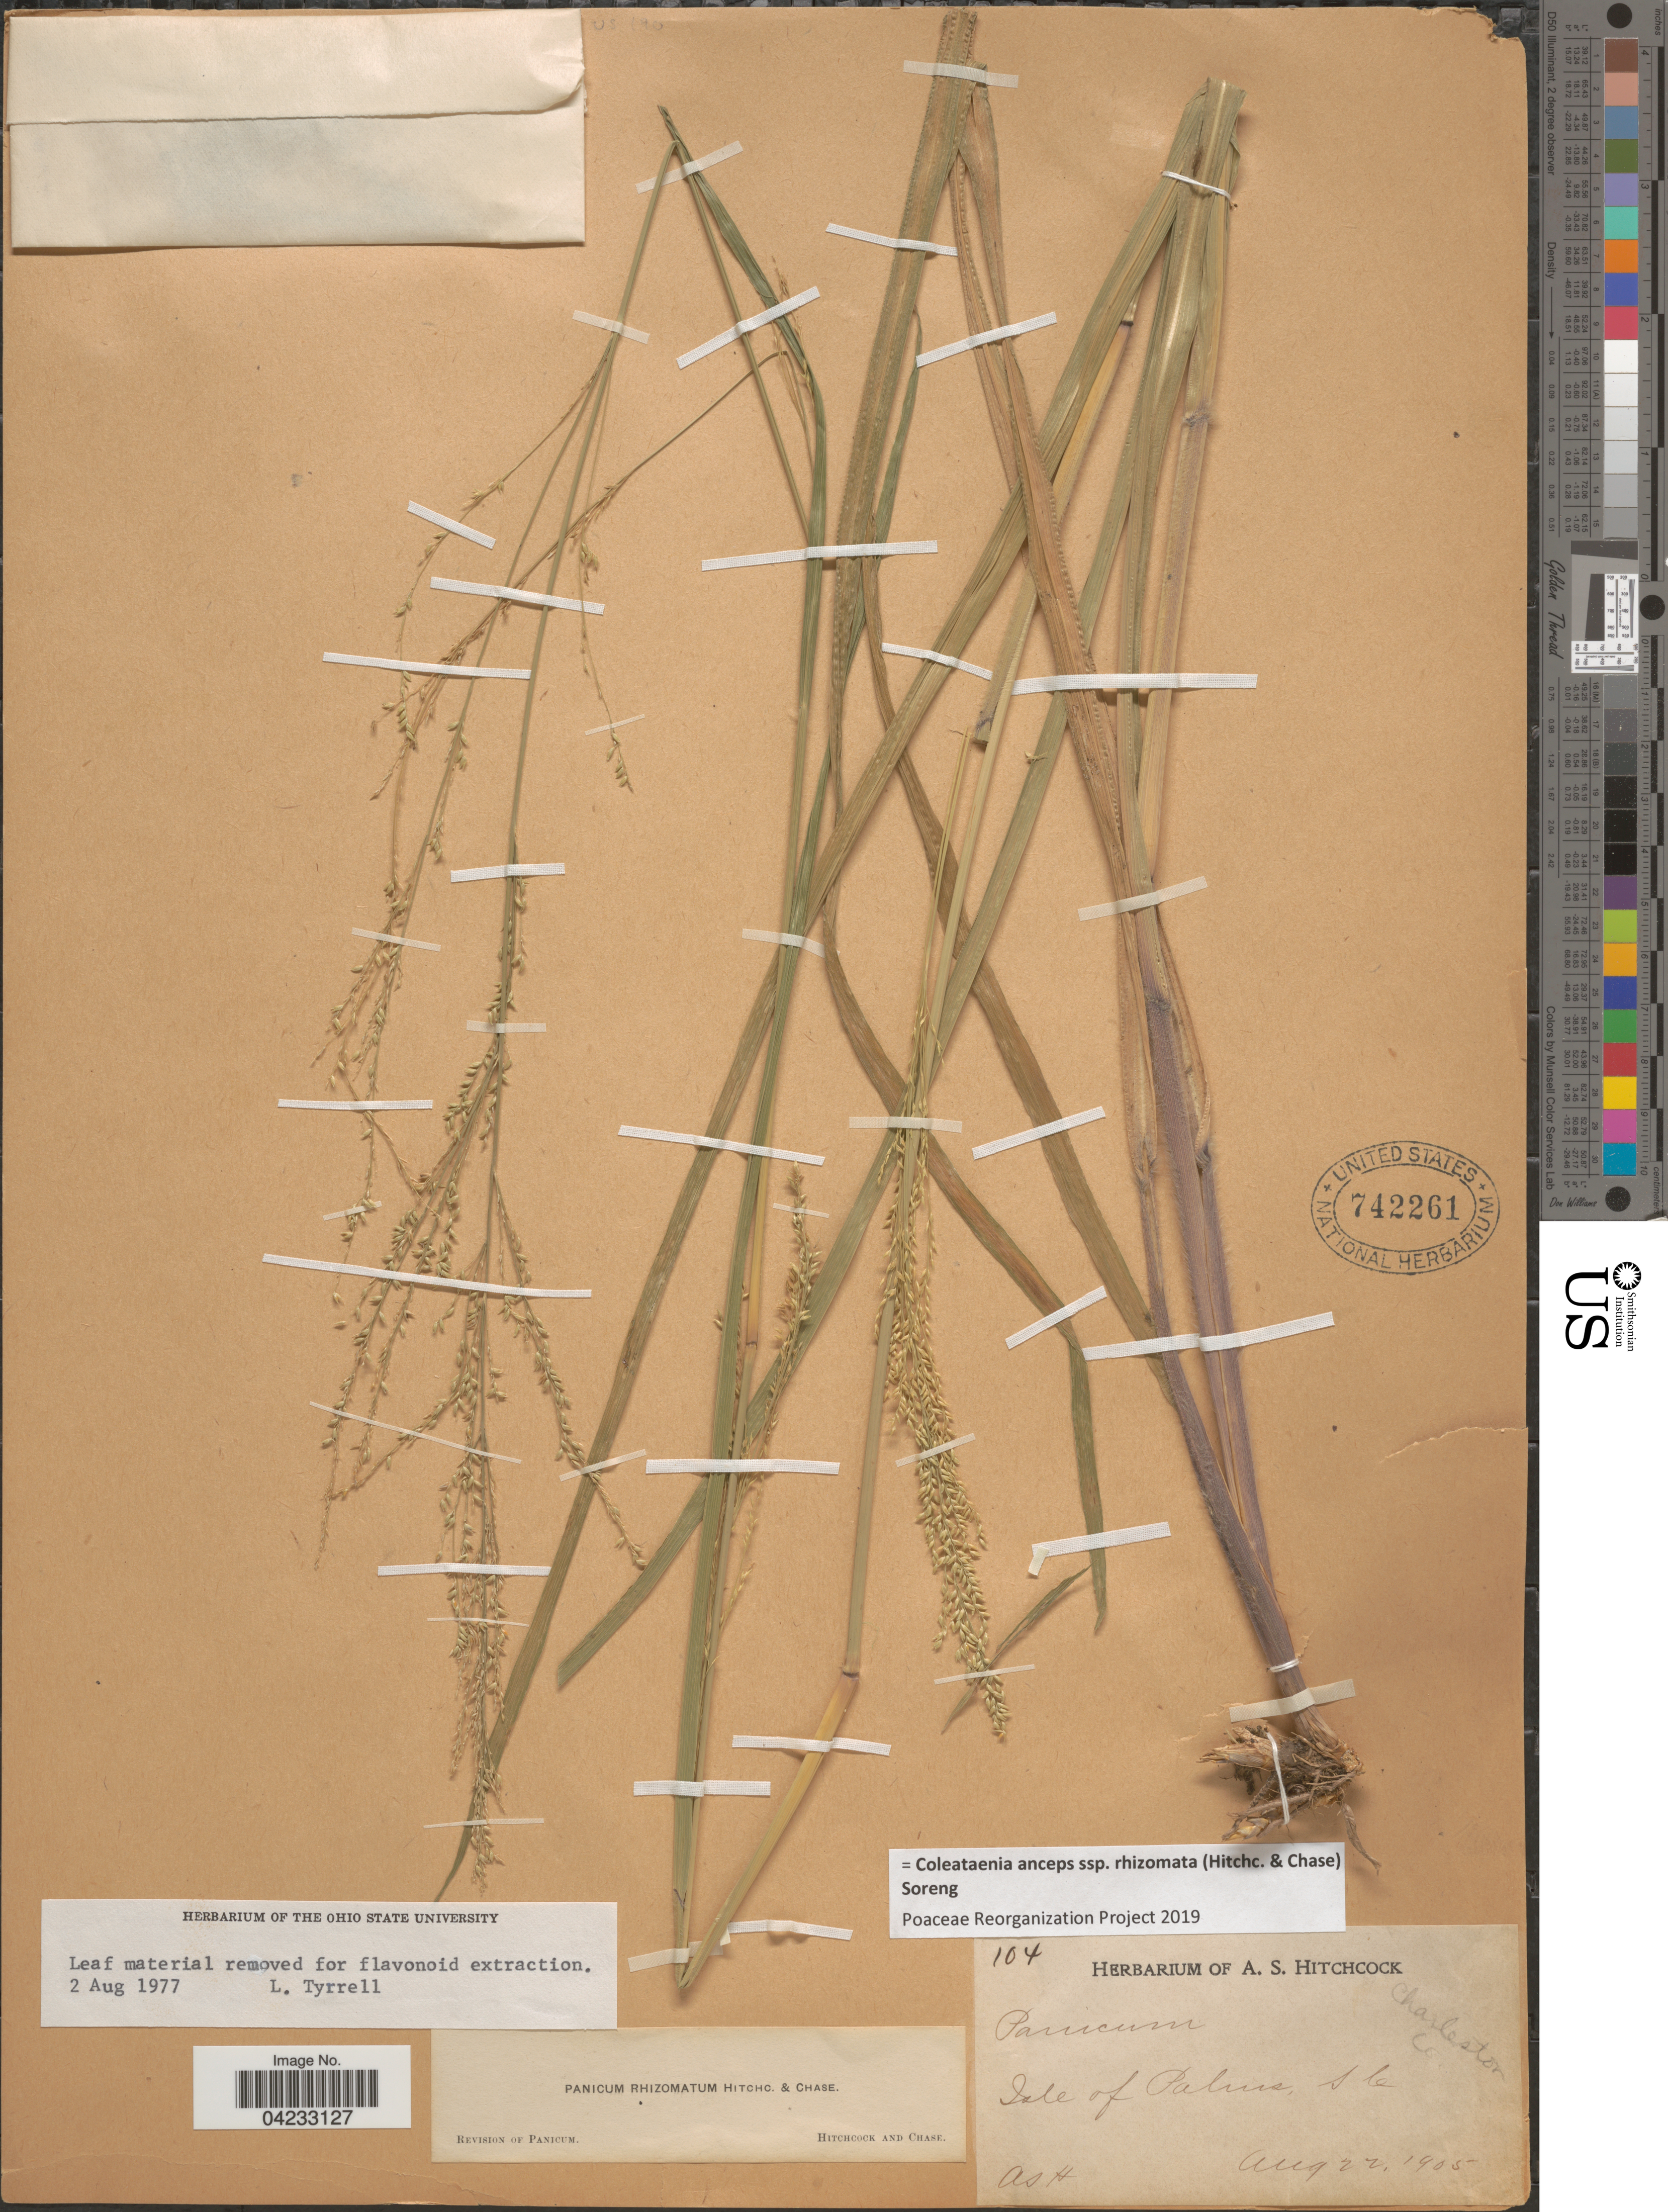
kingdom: Plantae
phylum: Tracheophyta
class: Liliopsida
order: Poales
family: Poaceae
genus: Coleataenia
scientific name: Coleataenia anceps subsp. rhizomata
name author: (Hitchc. & Chase) Soreng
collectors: A. S. Hitchcock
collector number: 104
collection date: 1905-08-22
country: United States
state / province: South Carolina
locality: Isle of Palms. Charleston Co.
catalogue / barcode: US 742261